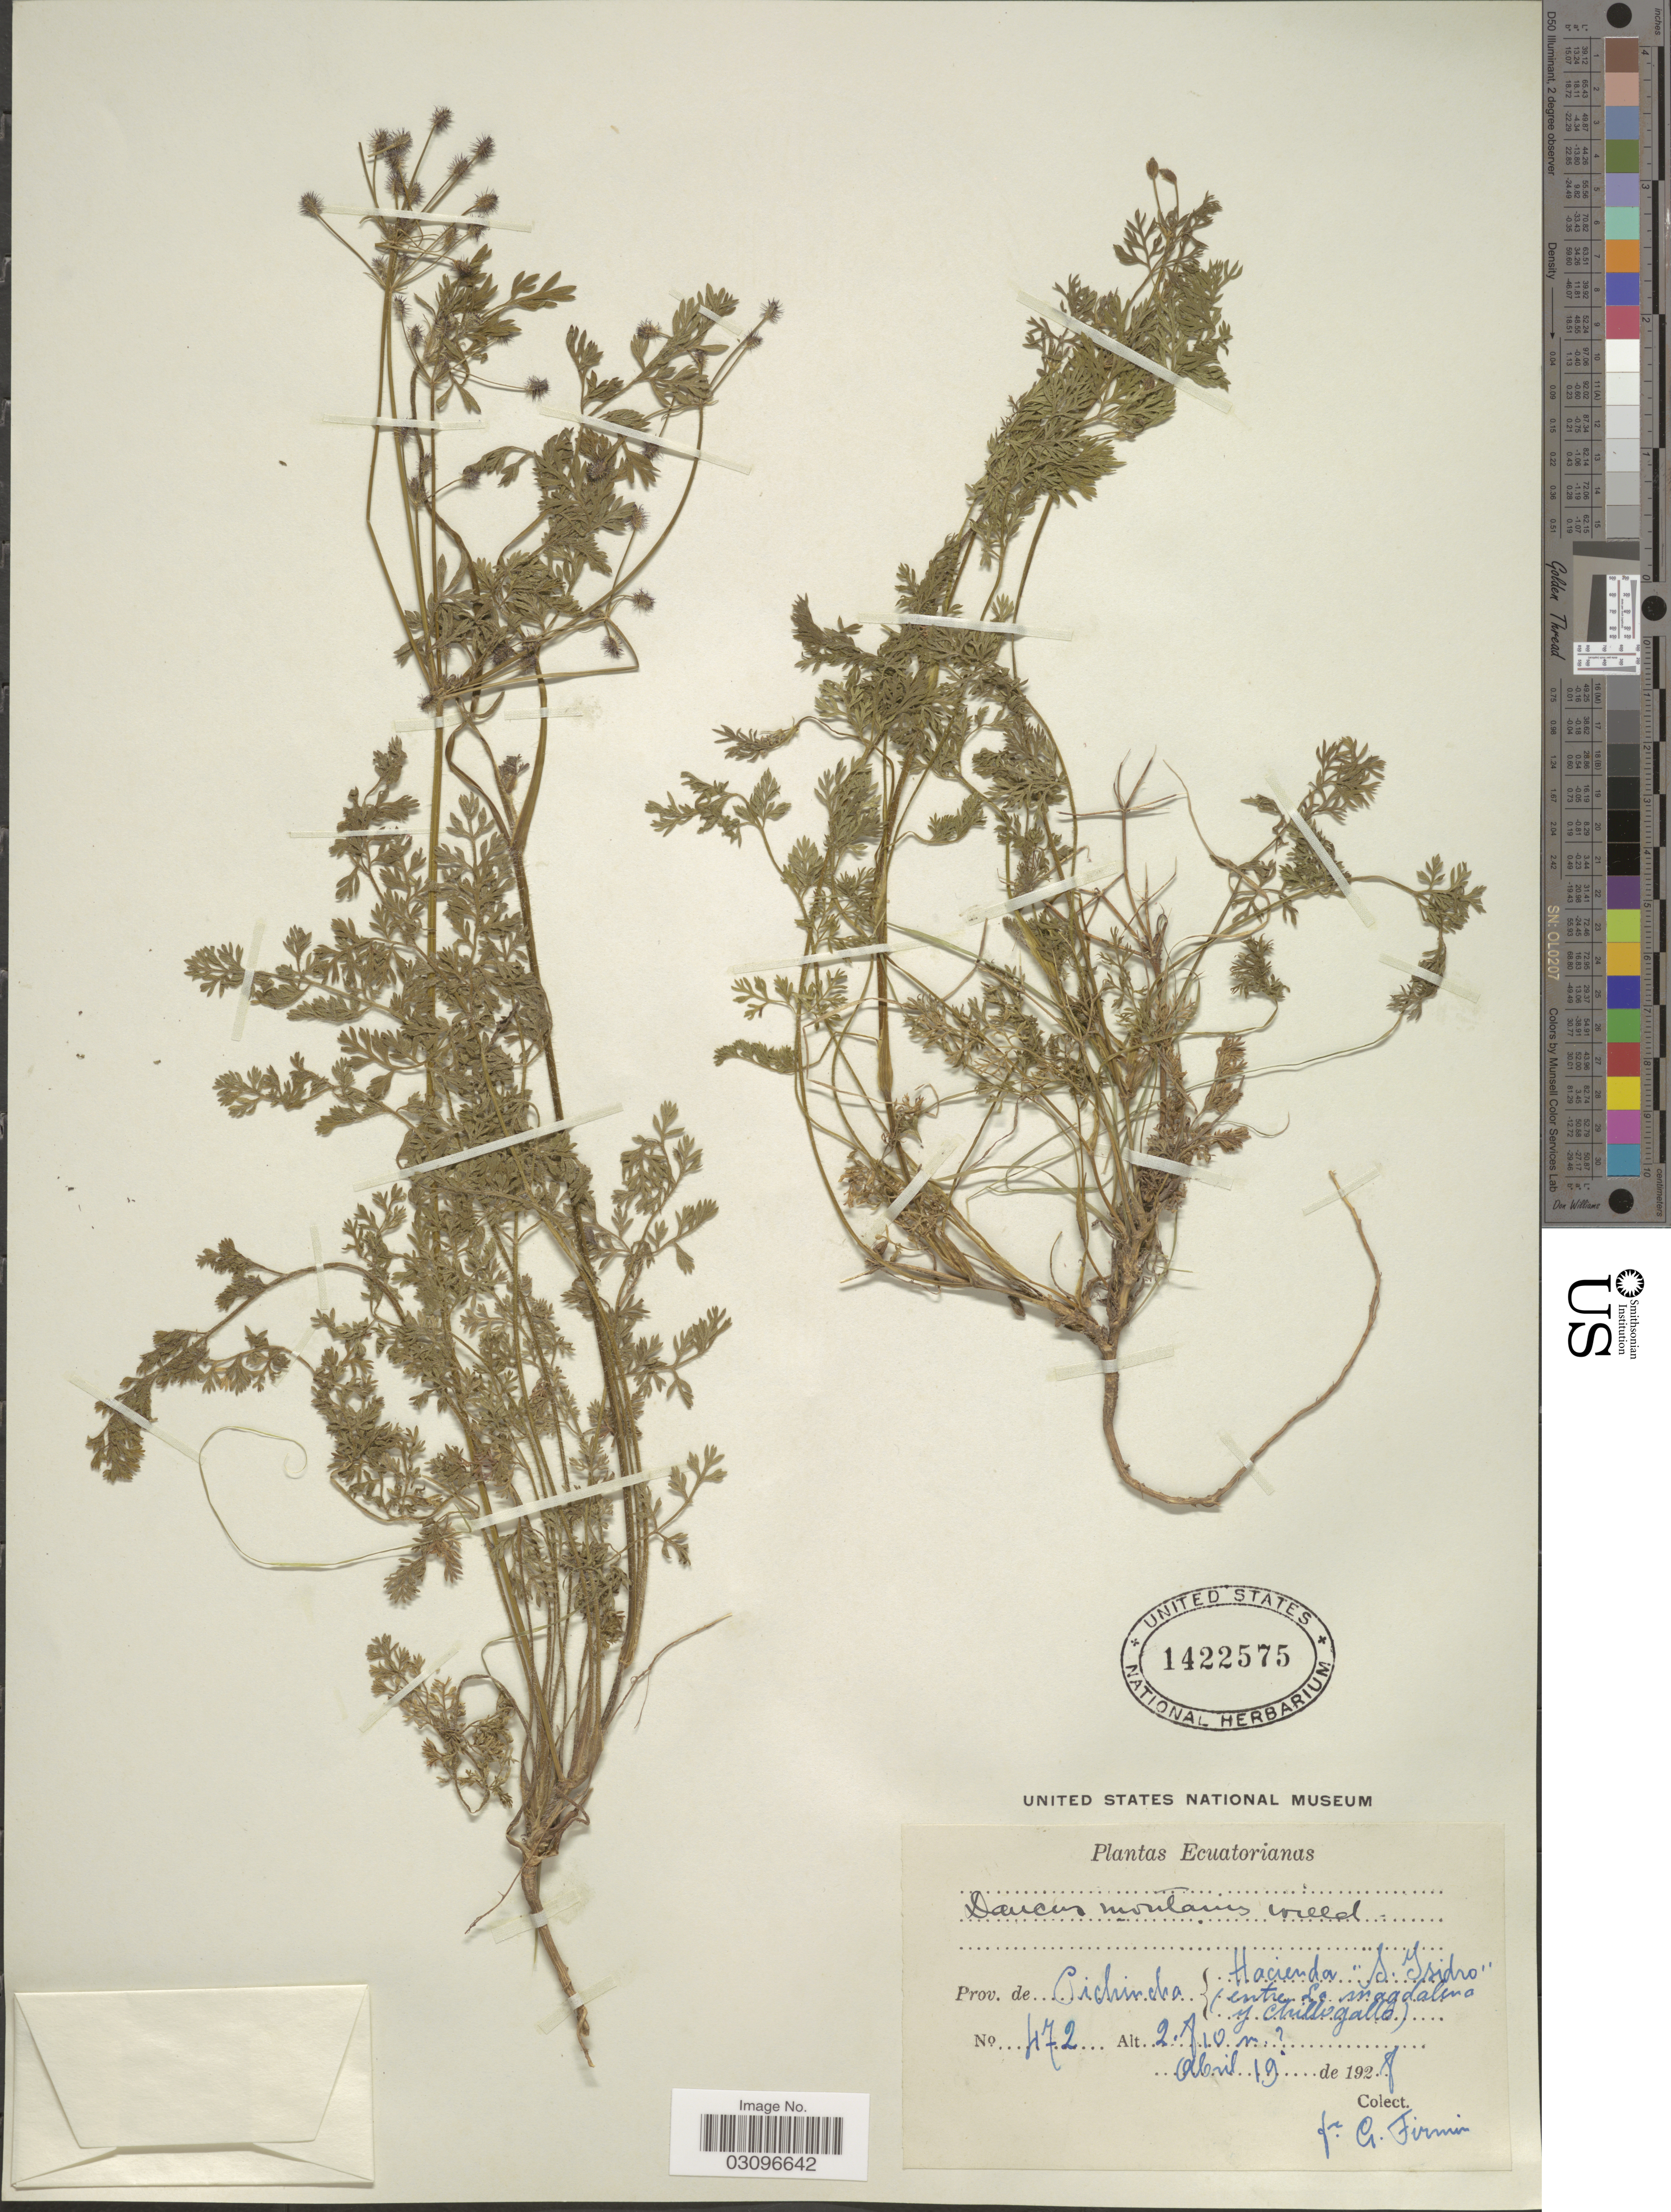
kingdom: Plantae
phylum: Tracheophyta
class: Magnoliopsida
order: Apiales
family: Apiaceae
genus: Daucus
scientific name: Daucus montanus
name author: Humb. & Bonpl. ex Spreng.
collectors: F. Firmin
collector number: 472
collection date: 1928-04-19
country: Ecuador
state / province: Pichincha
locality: Hacienda "S. Isidro", (entre La Magdalena y Chillogallo).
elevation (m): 2810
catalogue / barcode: US 1422575